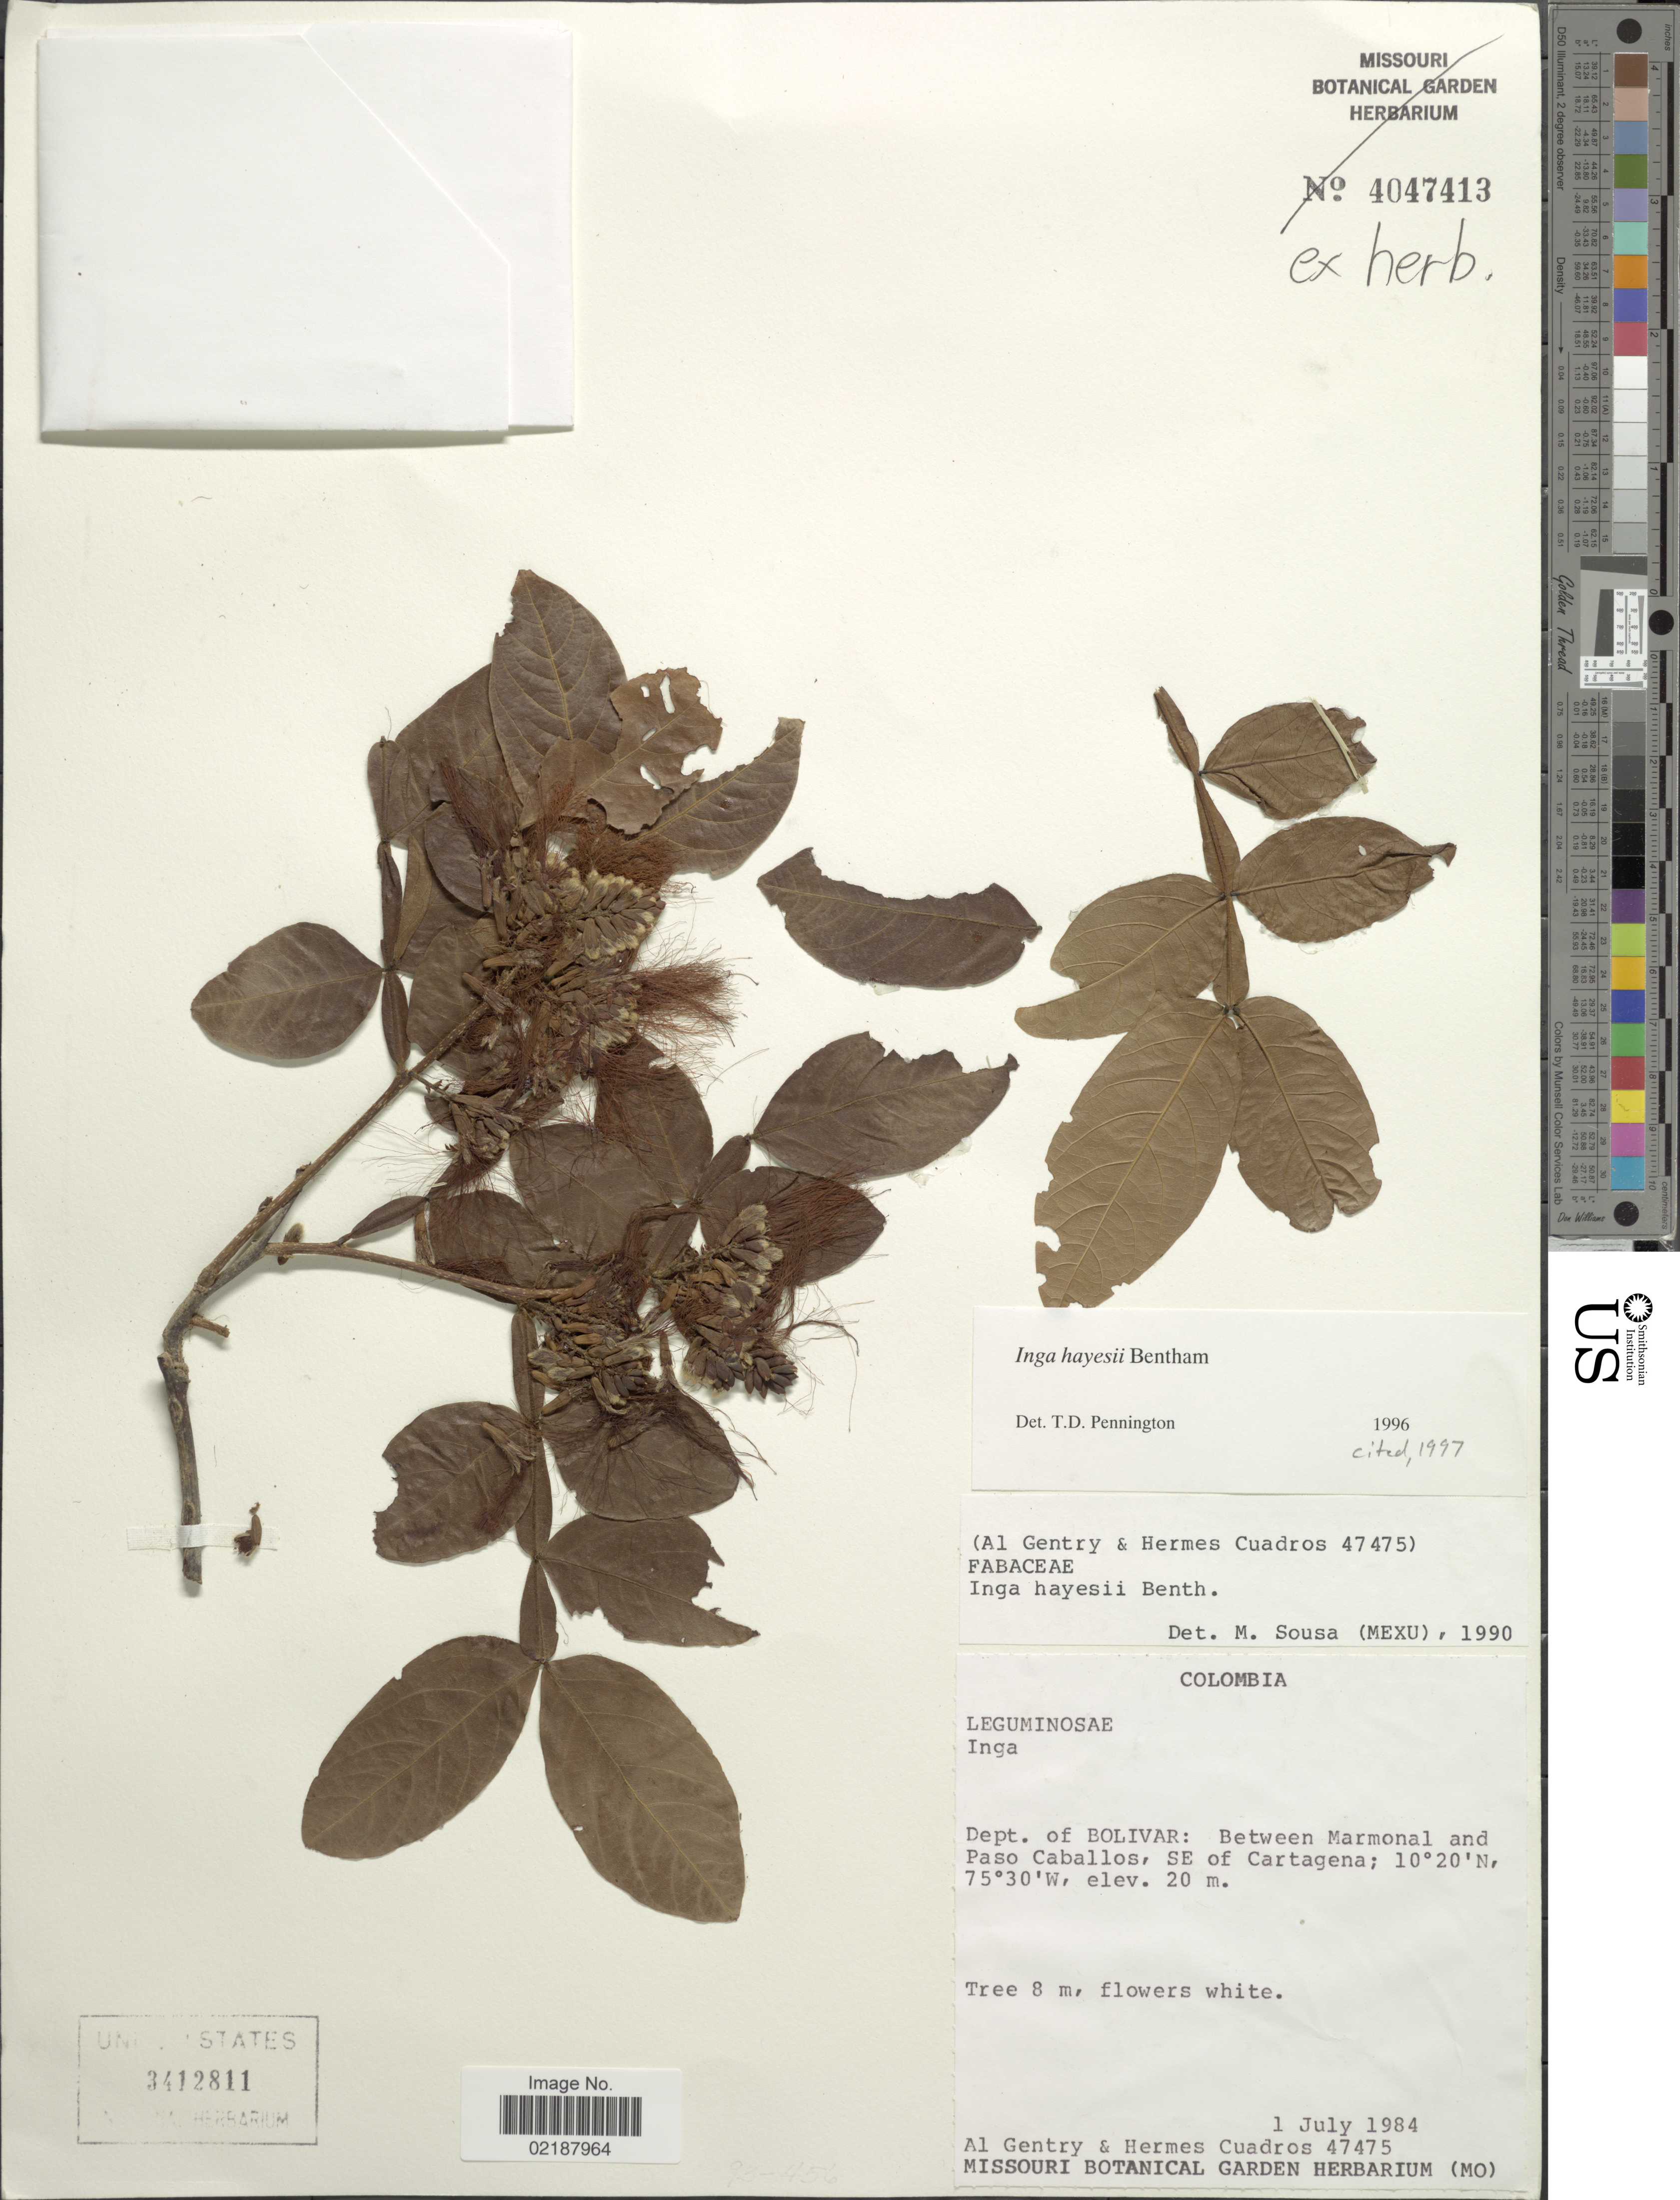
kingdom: Plantae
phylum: Tracheophyta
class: Magnoliopsida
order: Fabales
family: Fabaceae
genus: Inga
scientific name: Inga hayesii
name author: Benth.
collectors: A. H. Gentry & H. Cuadros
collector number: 47475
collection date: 1984-07-01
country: Colombia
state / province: Bolívar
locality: Dept. of Bolivar: Between Marmonal and Paso Caballos, SE of Cartagena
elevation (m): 20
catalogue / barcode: US 3412811